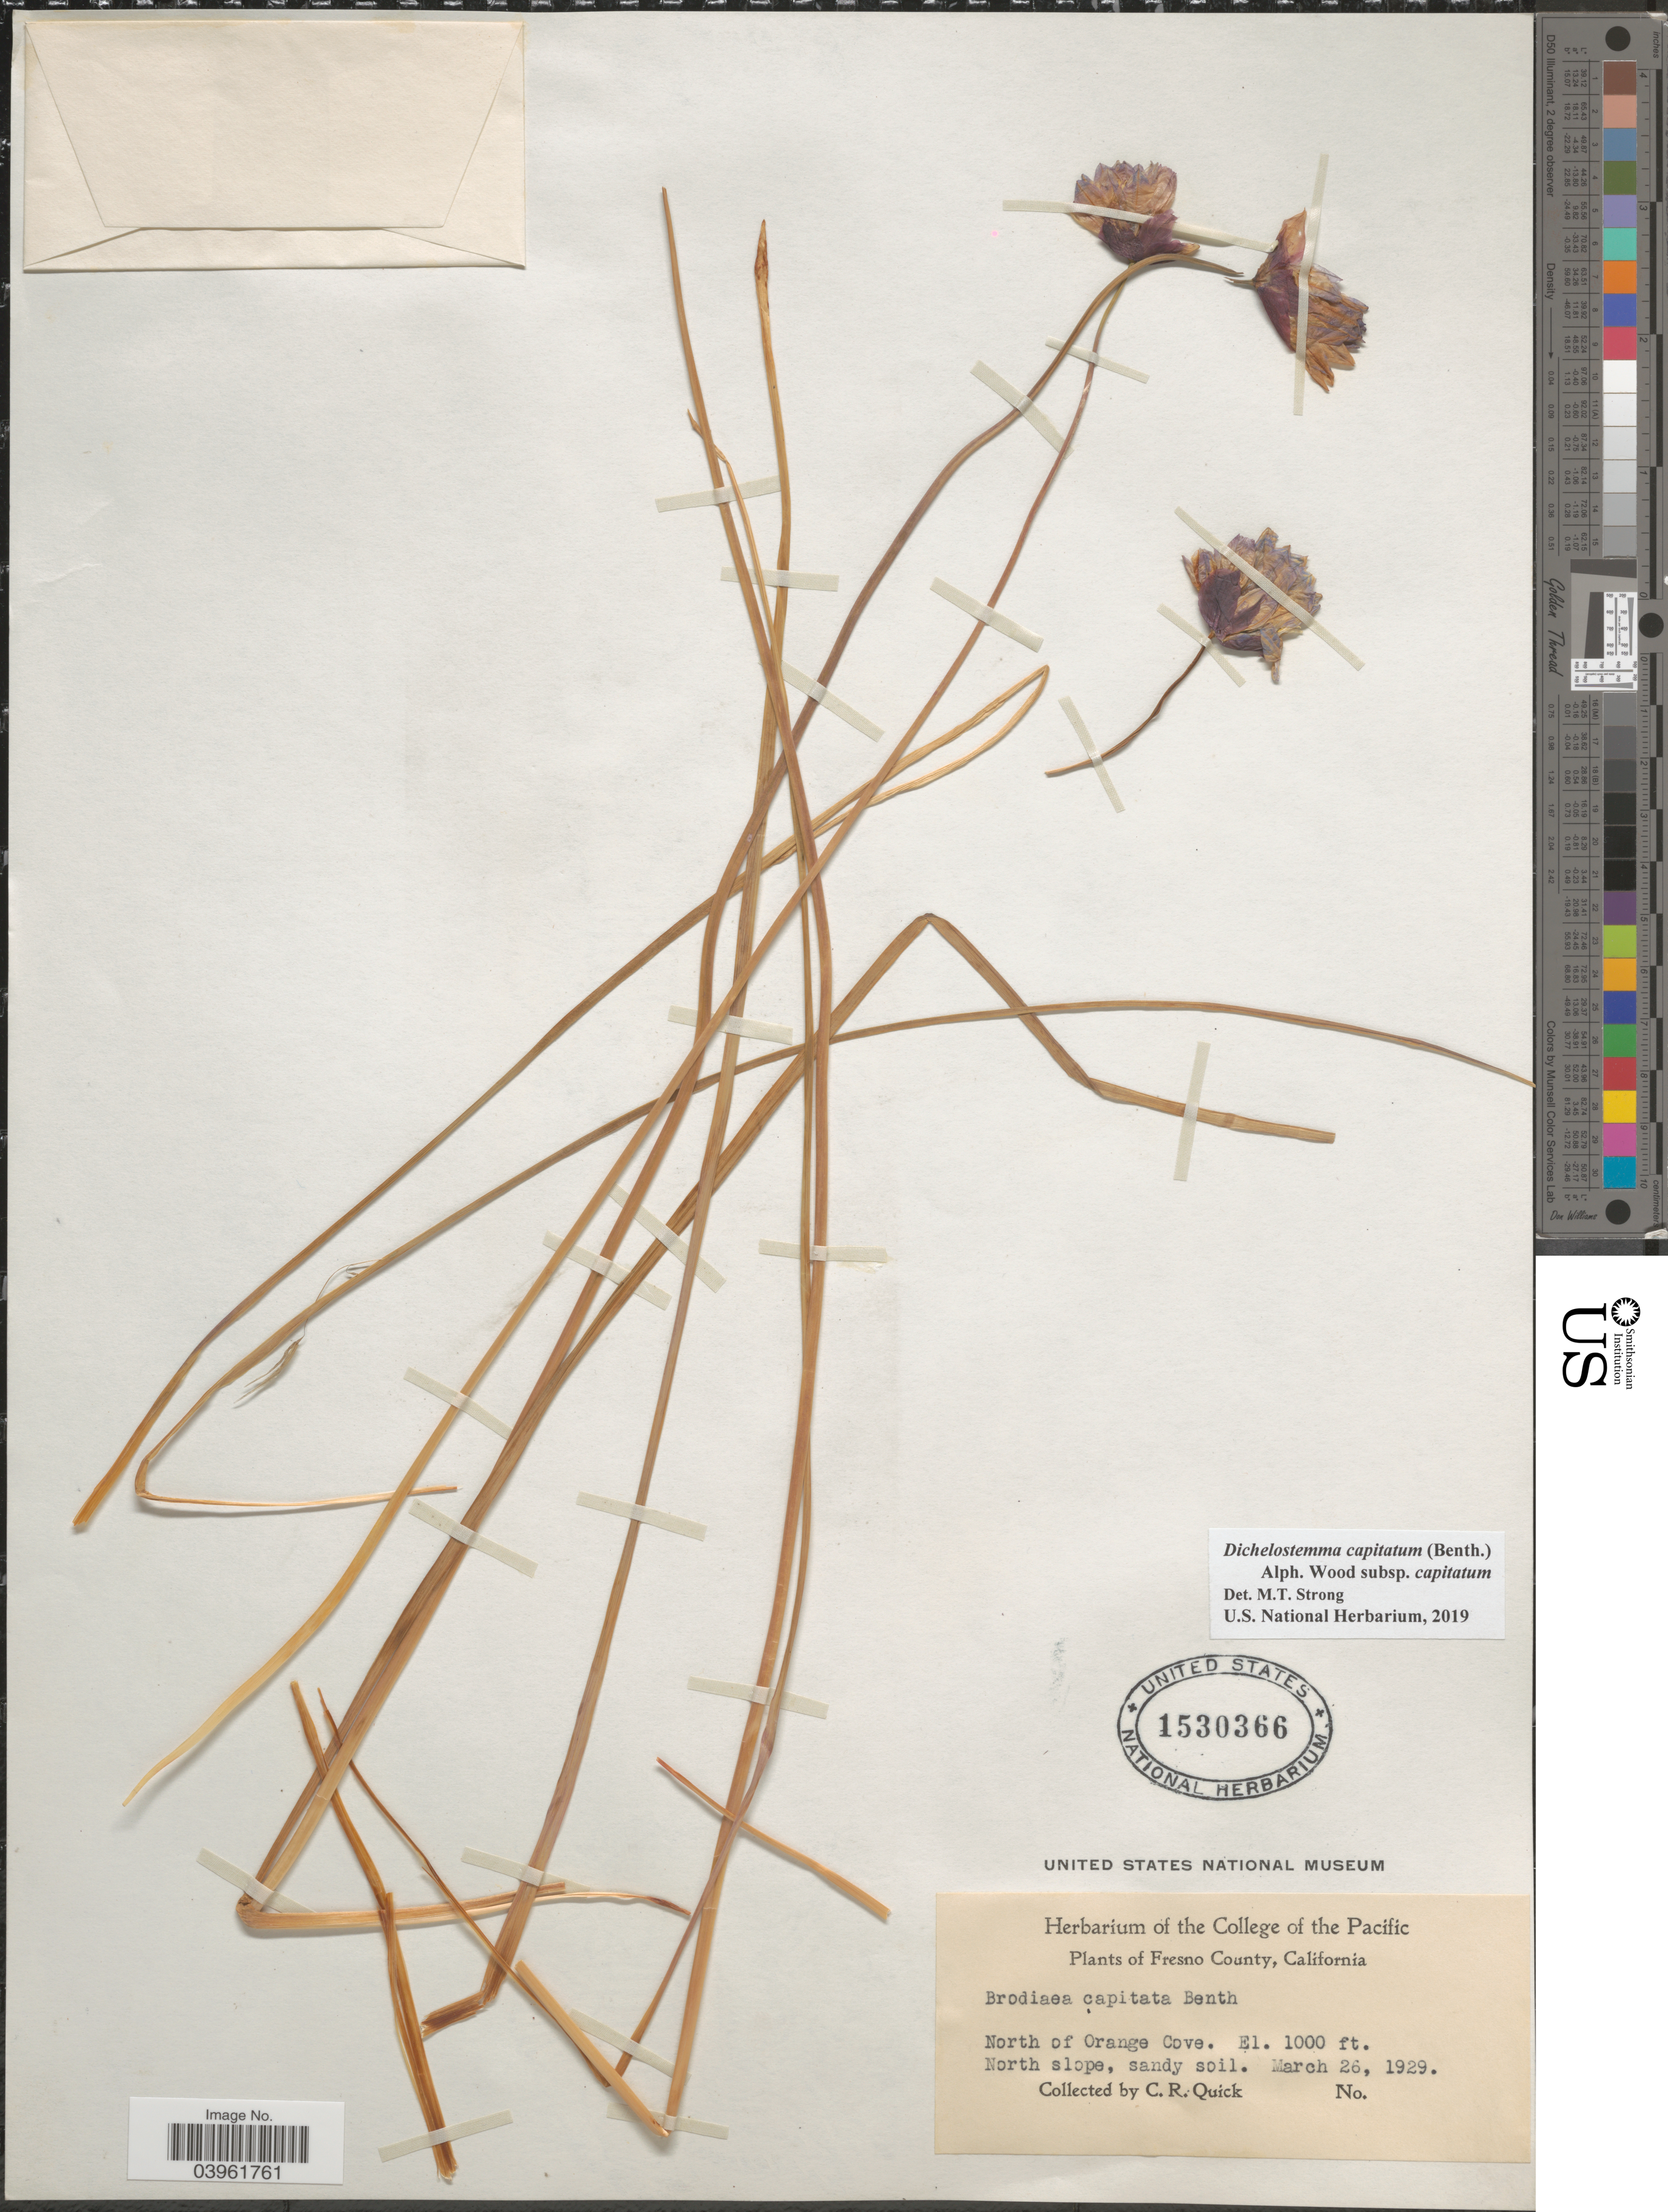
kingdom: Plantae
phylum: Tracheophyta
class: Liliopsida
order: Asparagales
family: Asparagaceae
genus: Dichelostemma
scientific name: Dichelostemma capitatum subsp. capitatum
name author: (Benth.) Alph. Wood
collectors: C. Quick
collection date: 1929-03-26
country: United States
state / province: California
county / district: Fresno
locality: Fresno County. North of Orange Cove. North slope.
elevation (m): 305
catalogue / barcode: US 1530366